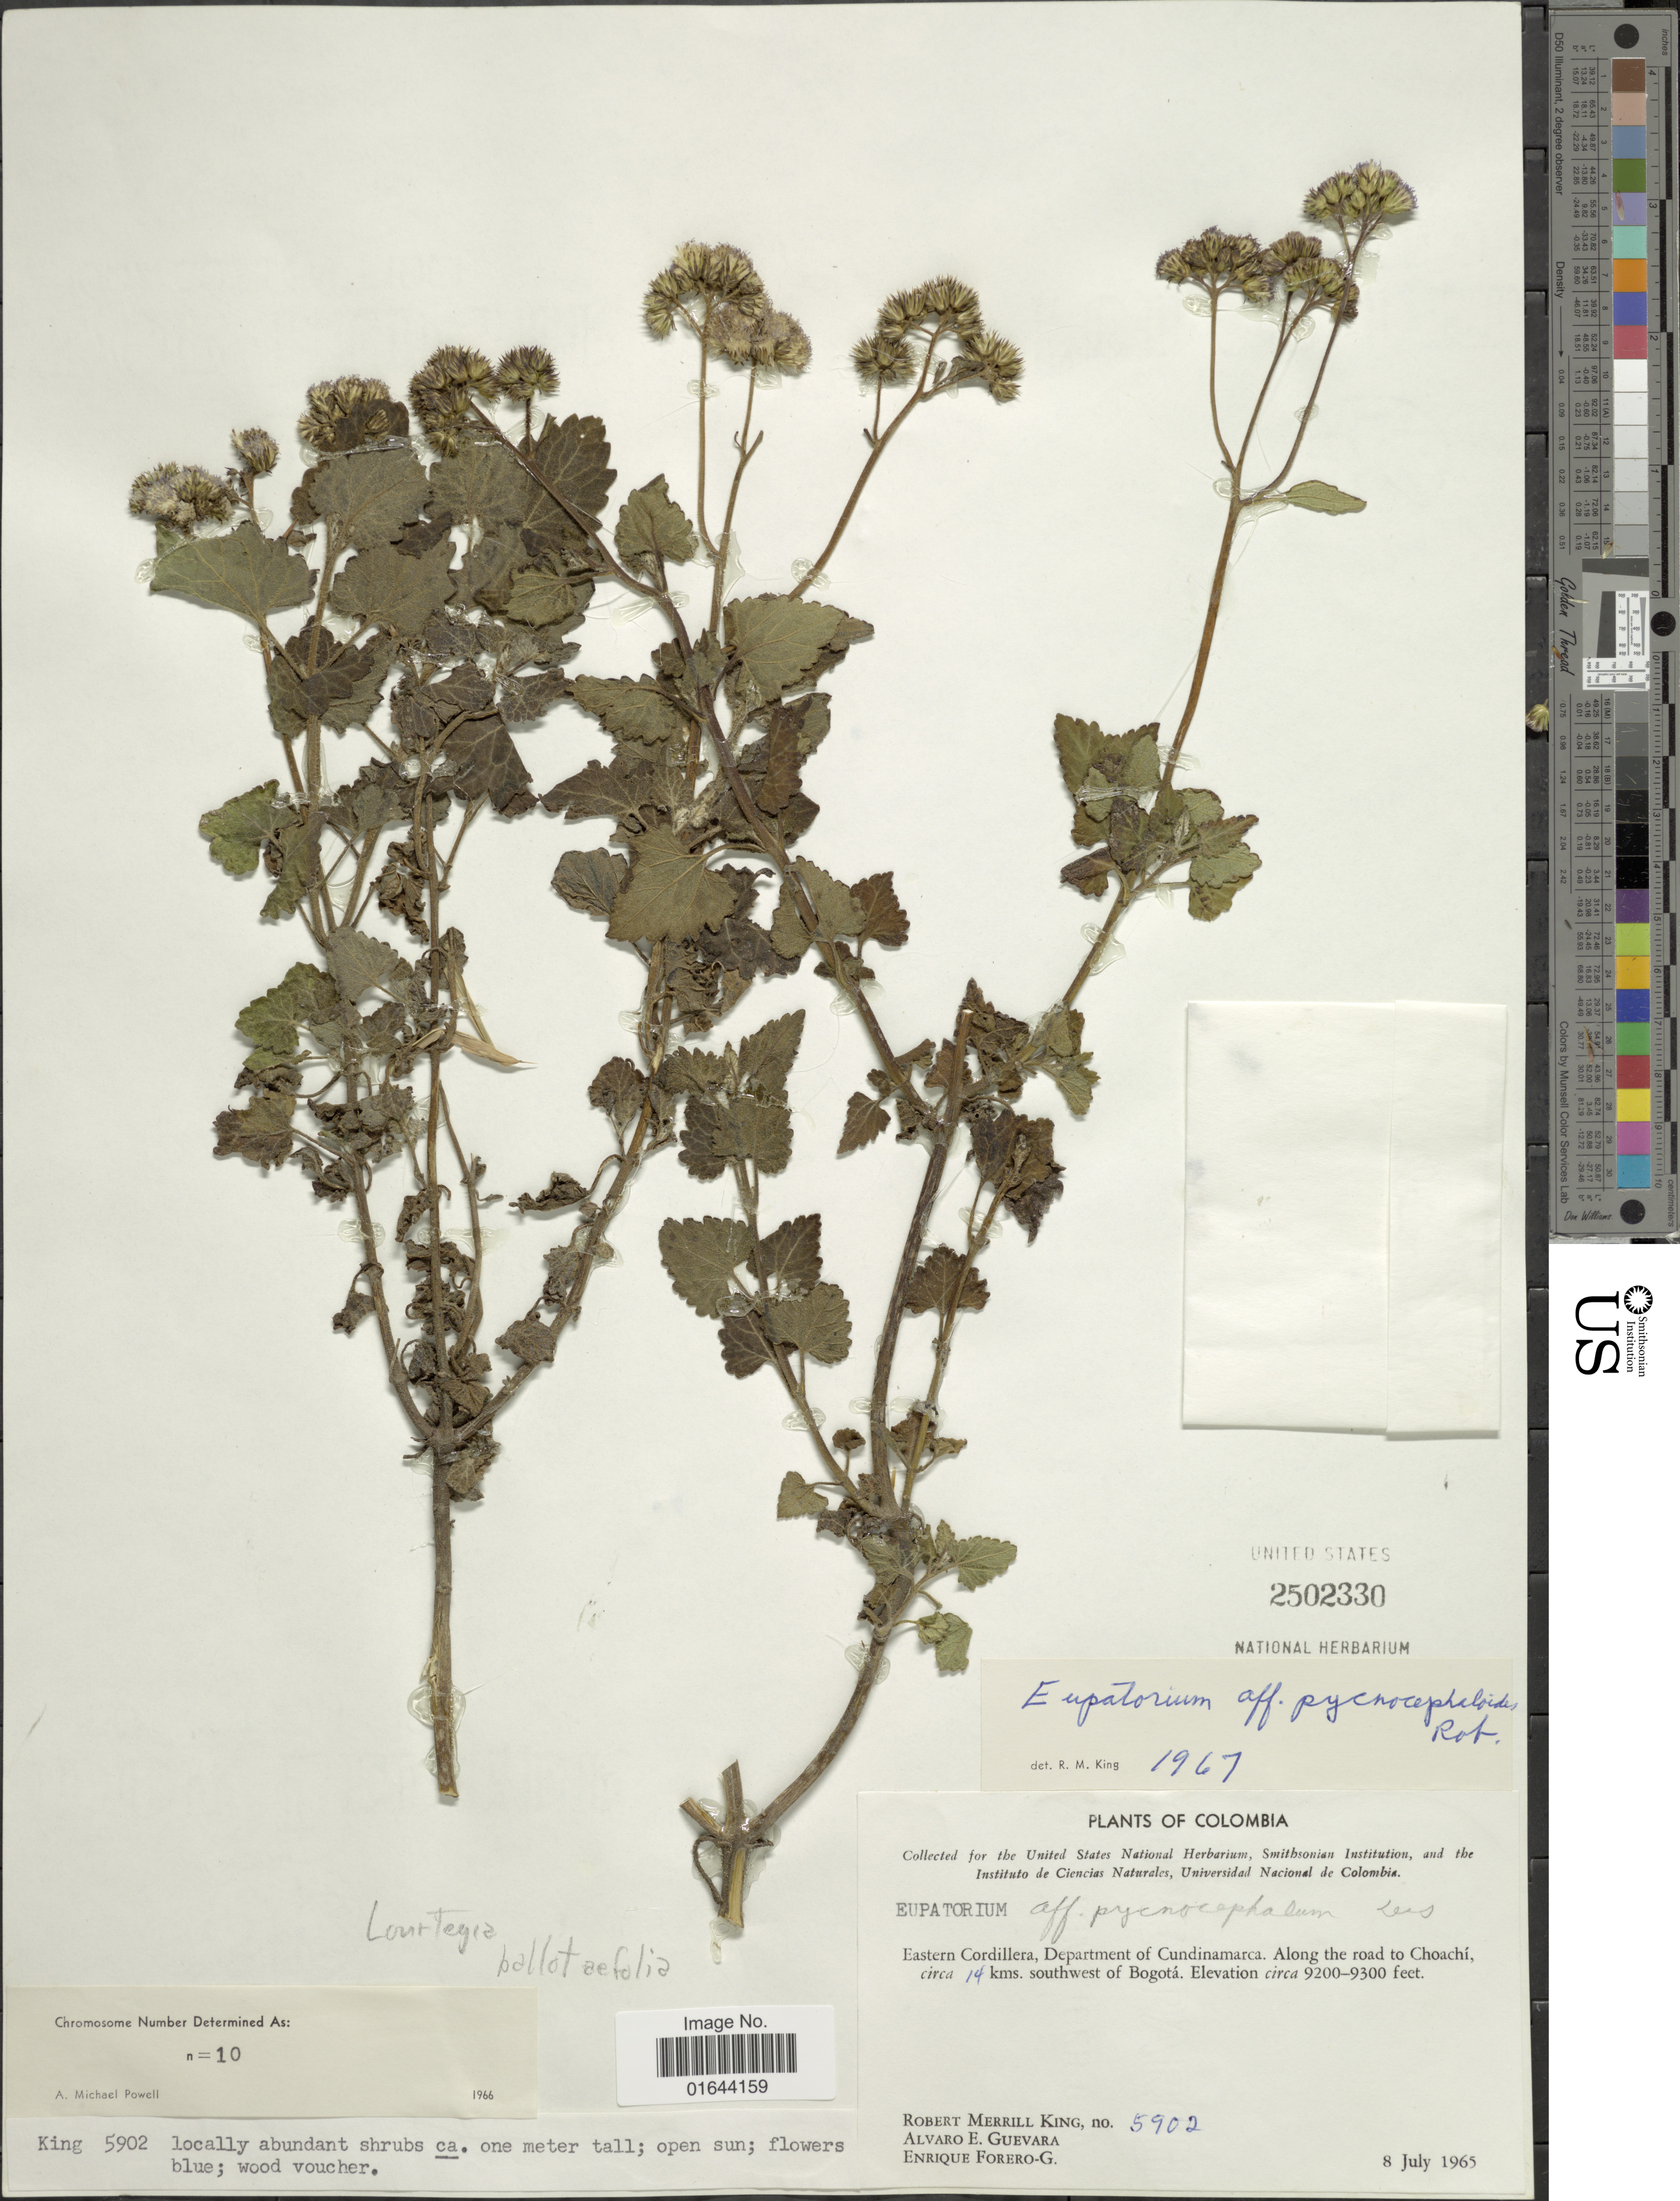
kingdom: Plantae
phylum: Tracheophyta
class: Magnoliopsida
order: Asterales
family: Asteraceae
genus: Lourteigia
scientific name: Lourteigia ballotaefolia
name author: (Kunth) R.M. King & H. Rob.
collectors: R. M. King, A. E. Guevara & E. Forero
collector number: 5902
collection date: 1965-07-08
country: Colombia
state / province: Cundinamarca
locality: Colombia. Eastern Cordillera, Department of Cundinamarca. Along the road to Choachi, circa 14 kms southwest of Bogota.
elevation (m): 2804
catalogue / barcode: US 2502330